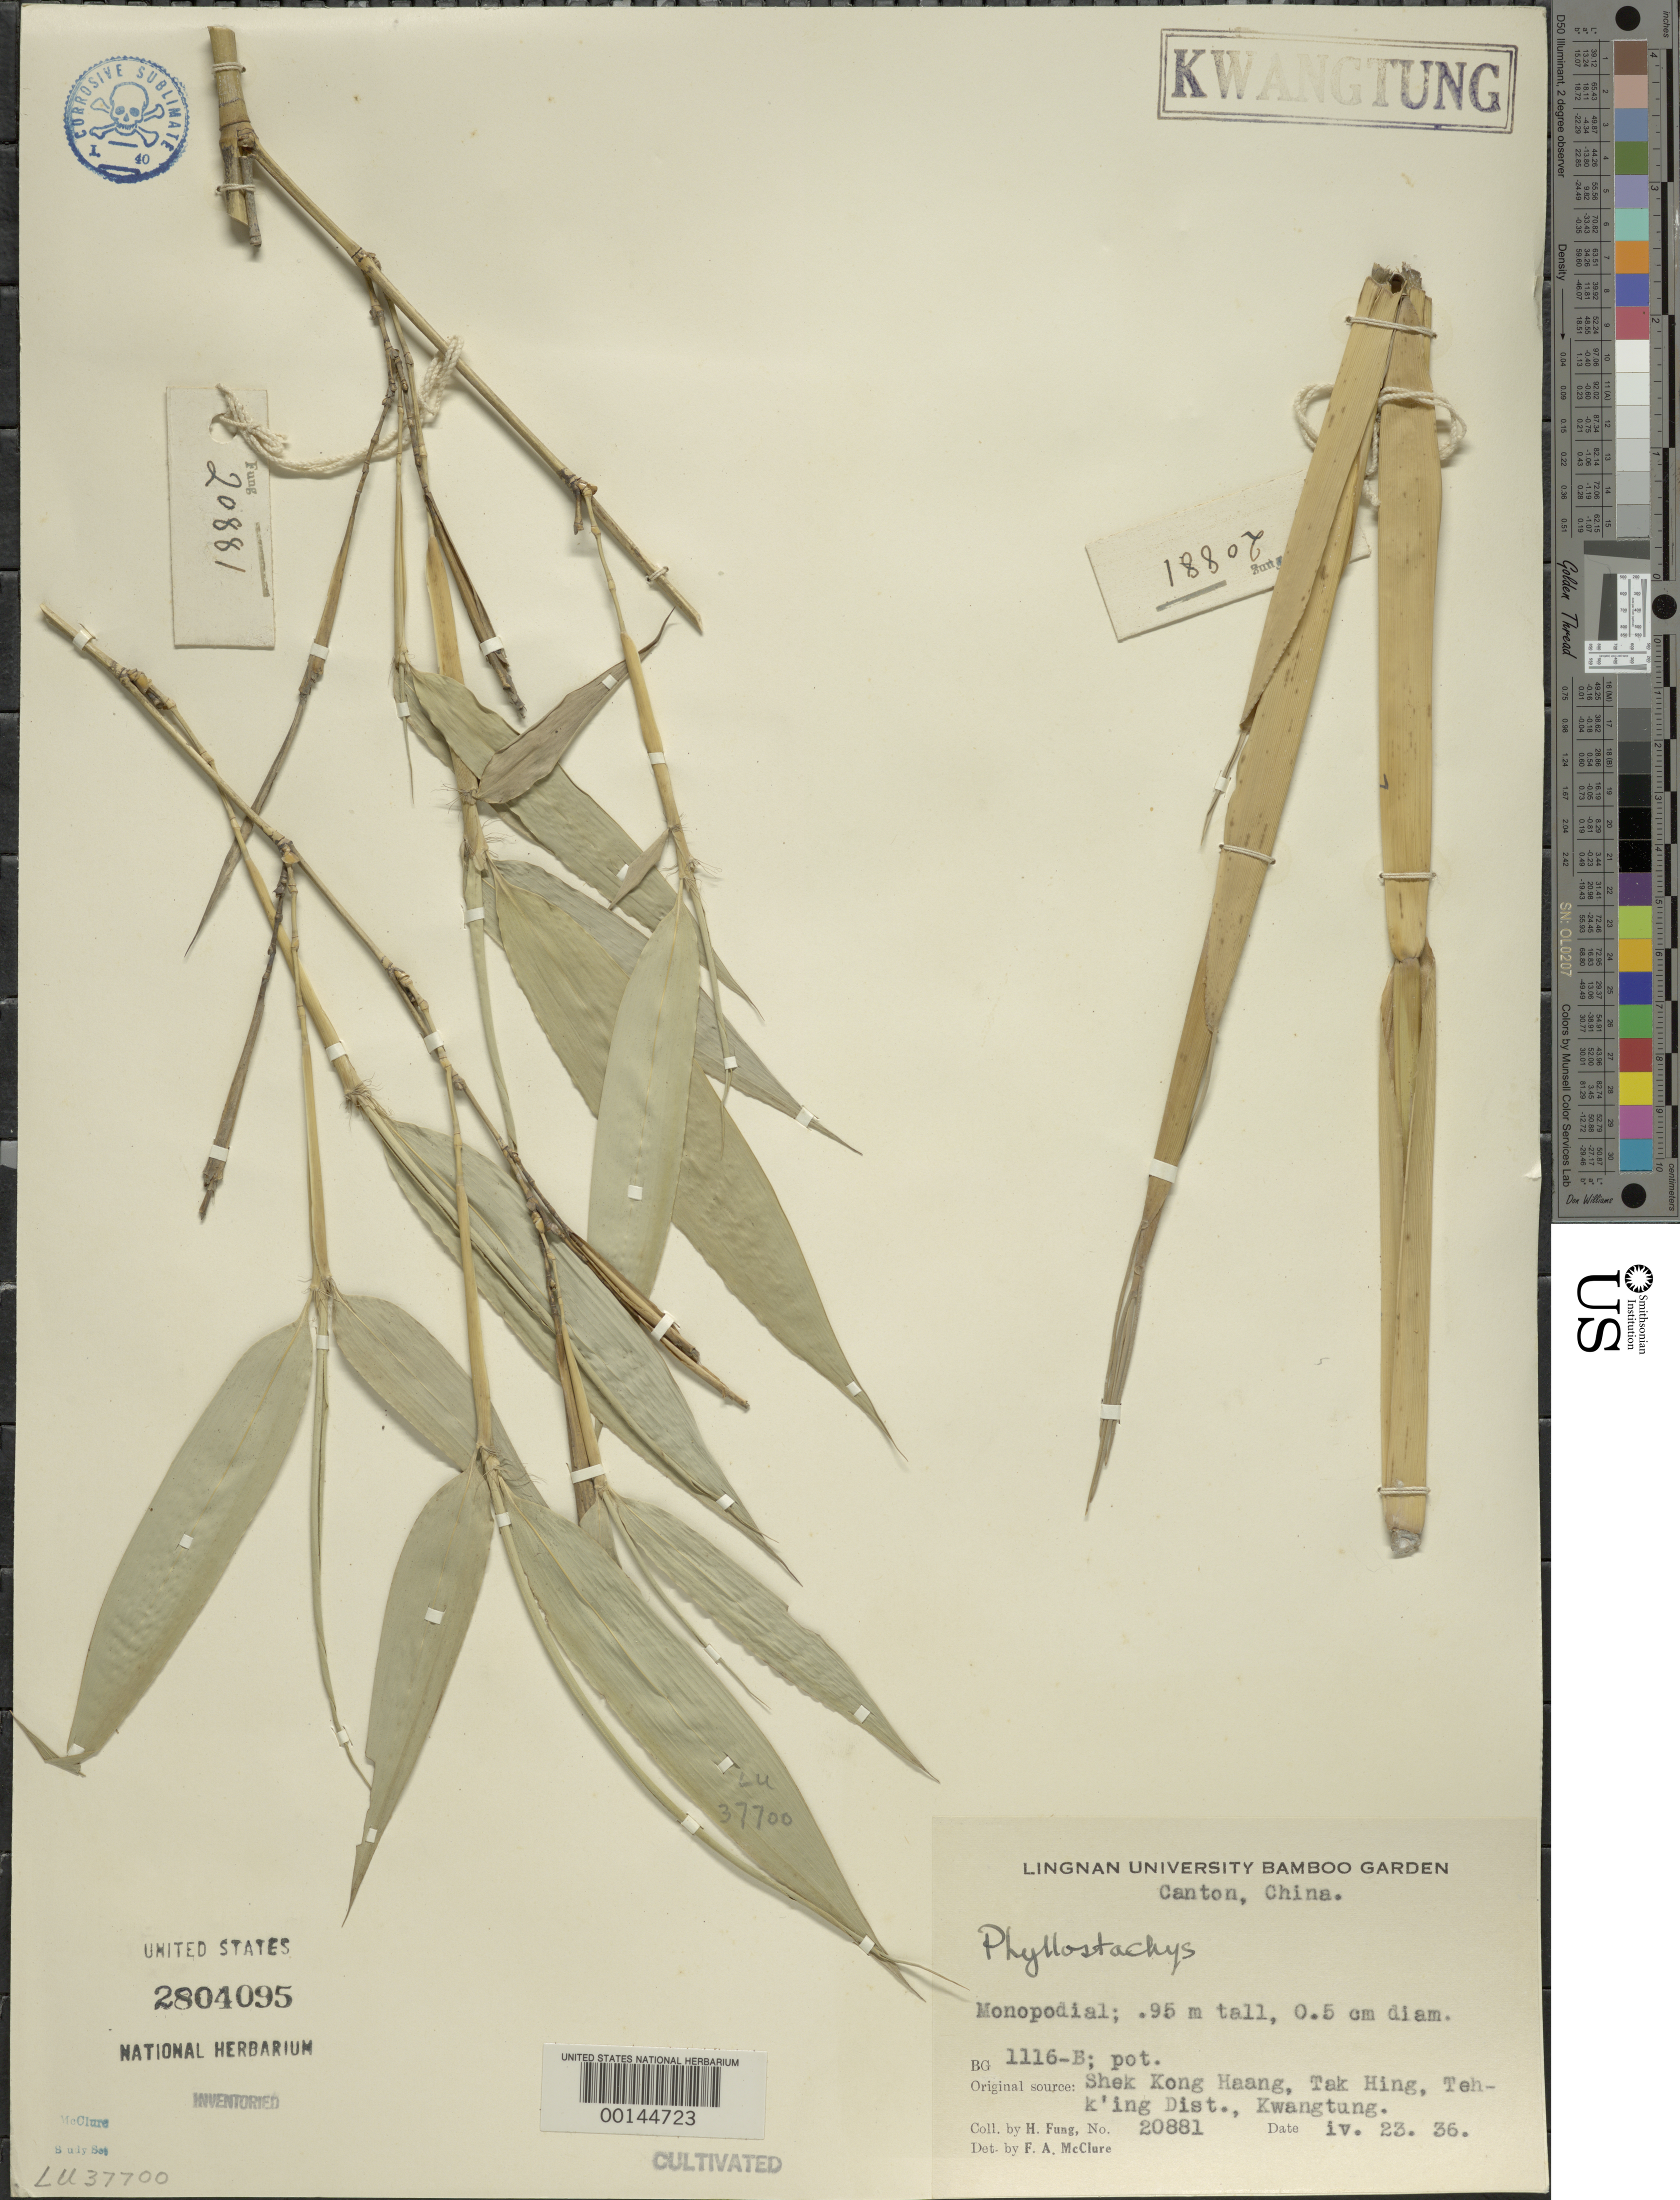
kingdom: Plantae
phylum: Tracheophyta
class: Liliopsida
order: Poales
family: Poaceae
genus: Phyllostachys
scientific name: Phyllostachys sp.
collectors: H. L. Fung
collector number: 20881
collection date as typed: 23 Apr 1936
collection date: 1936-04-23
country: China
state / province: Guangdong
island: Honam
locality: Canton, lingnan univ. bg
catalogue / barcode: US 2804095